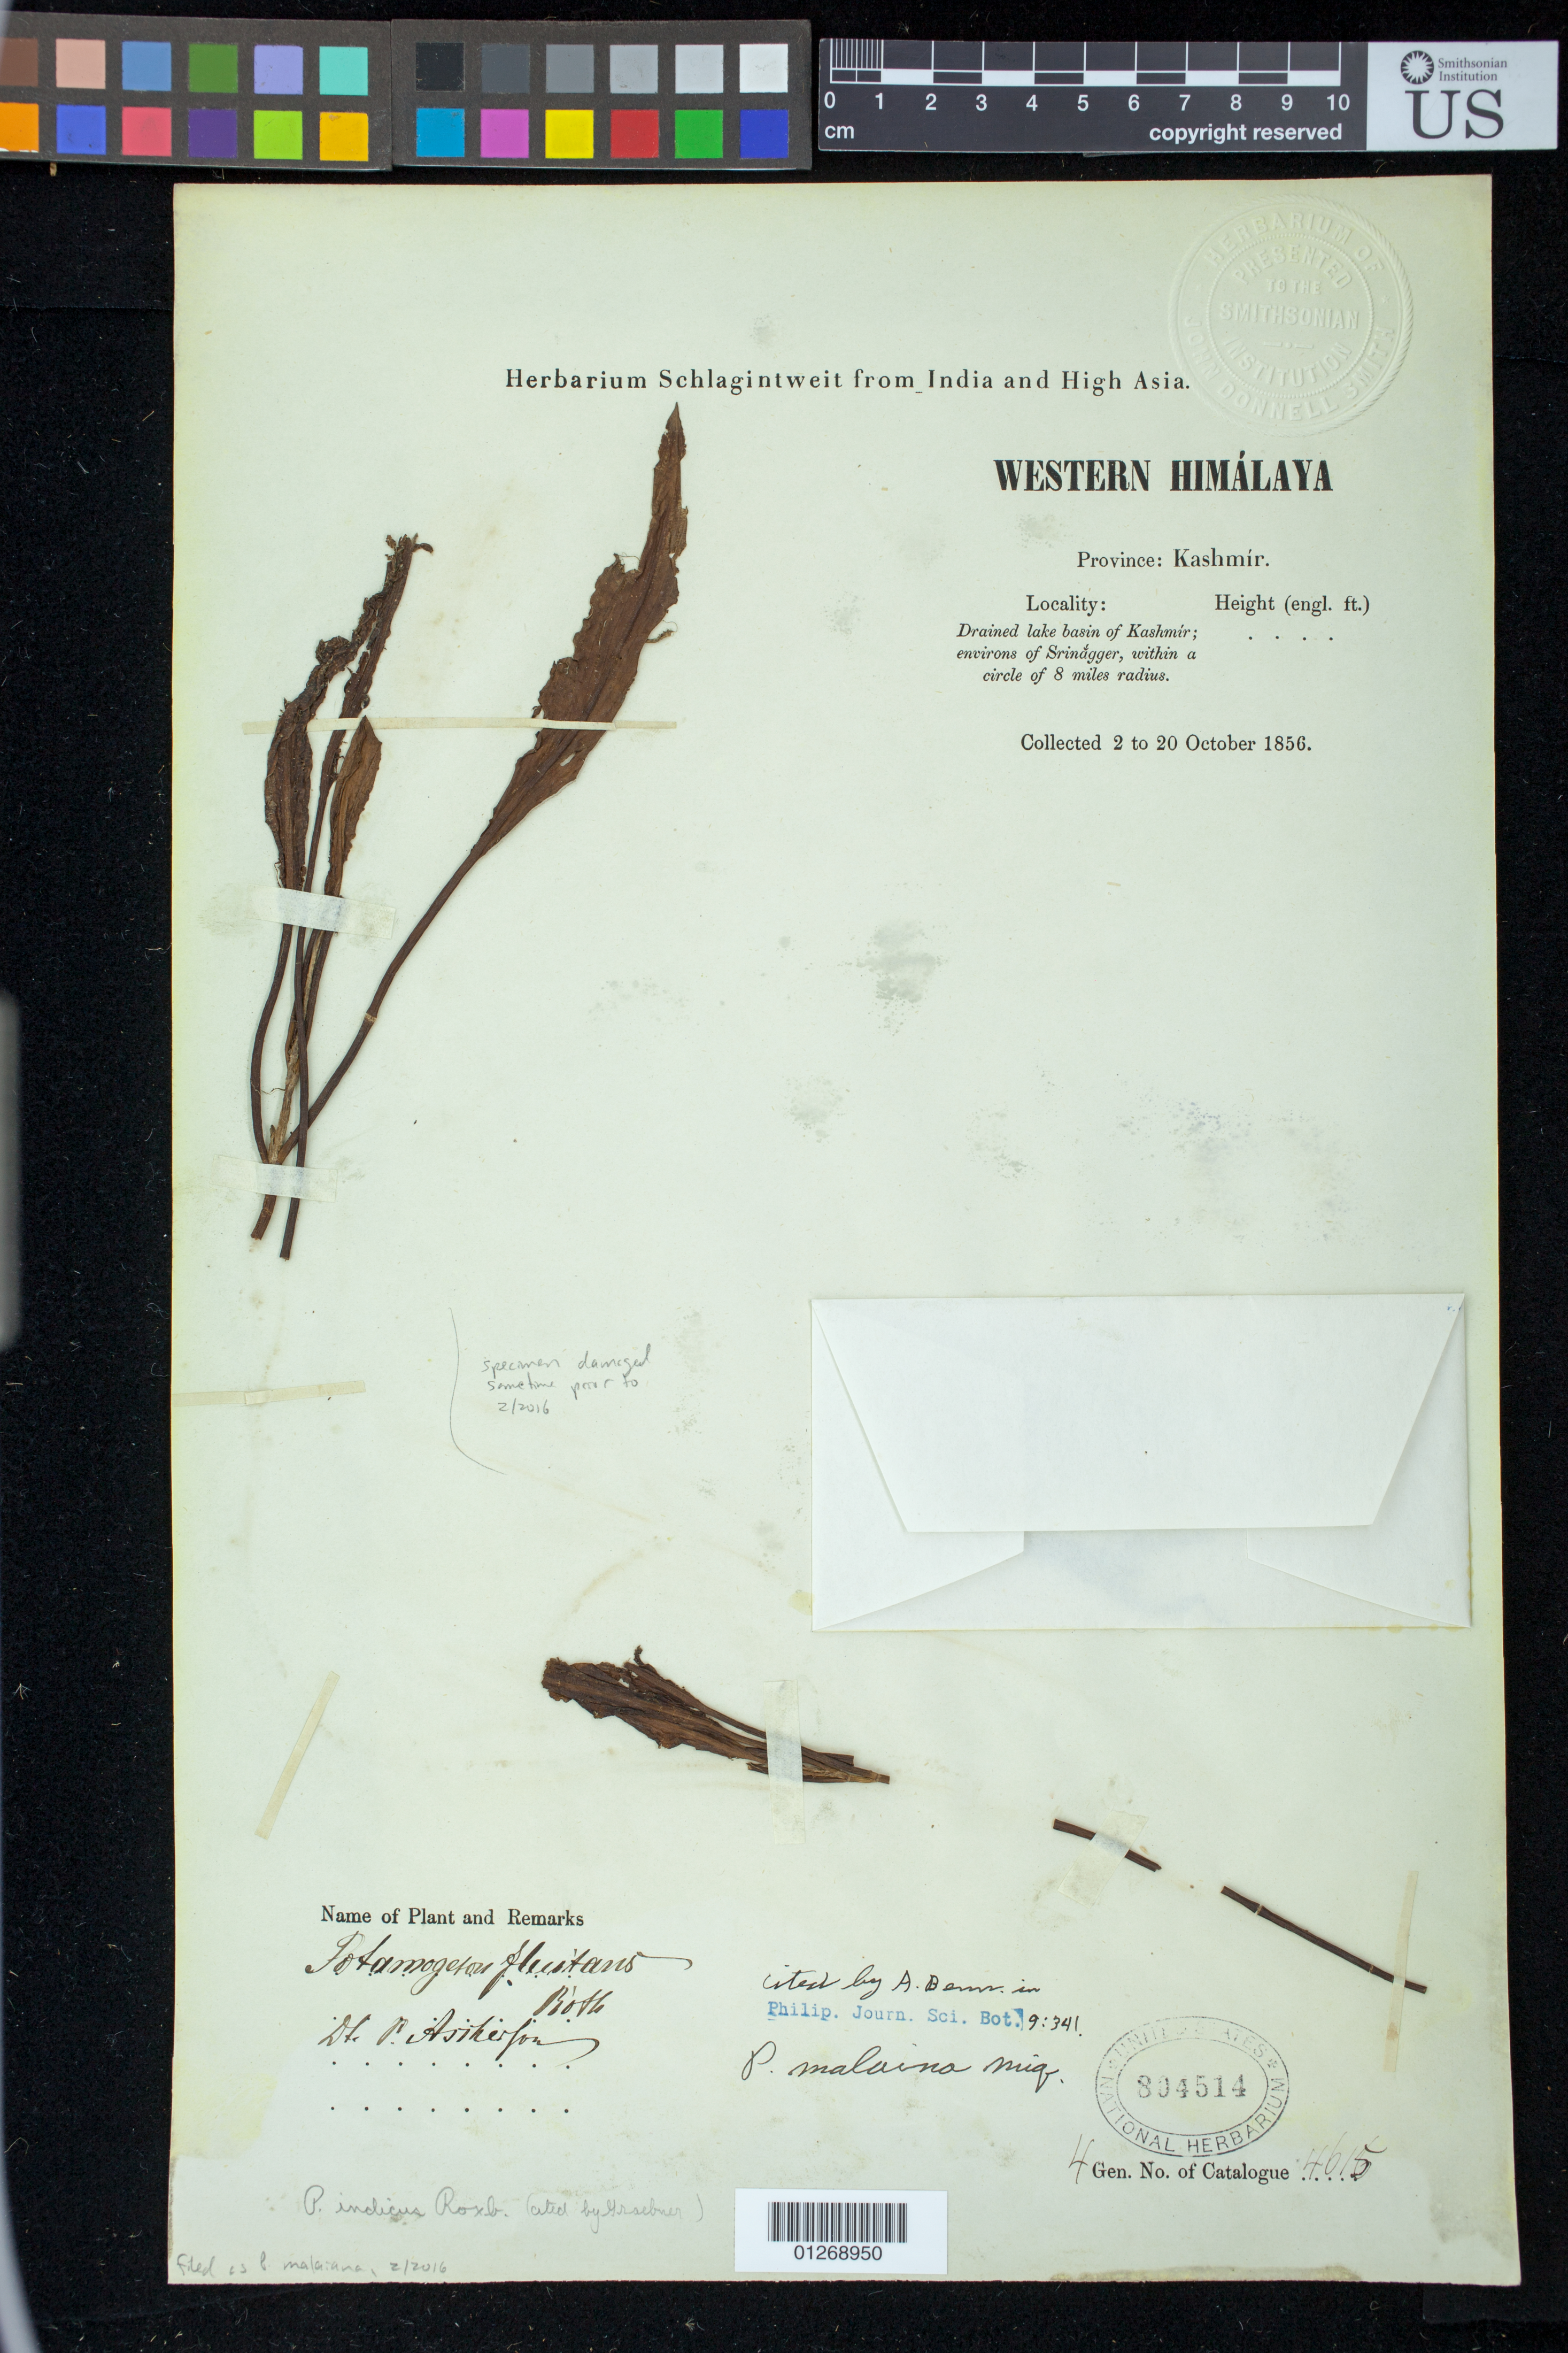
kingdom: Plantae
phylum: Tracheophyta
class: Liliopsida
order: Alismatales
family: Potamogetonaceae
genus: Potamogeton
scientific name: Potamogeton hindostanicus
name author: Hagstr.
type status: Type Collection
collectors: Herbarium Schlagintweit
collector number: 4615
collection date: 1856-10-02/1856-10-20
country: India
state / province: Jammu and Kashmir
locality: Western Himalaya. Province Kashmir. Drained lake basin of Kashmír; environs of Srinagger, within a circle of 8 miles radius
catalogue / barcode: US 804514